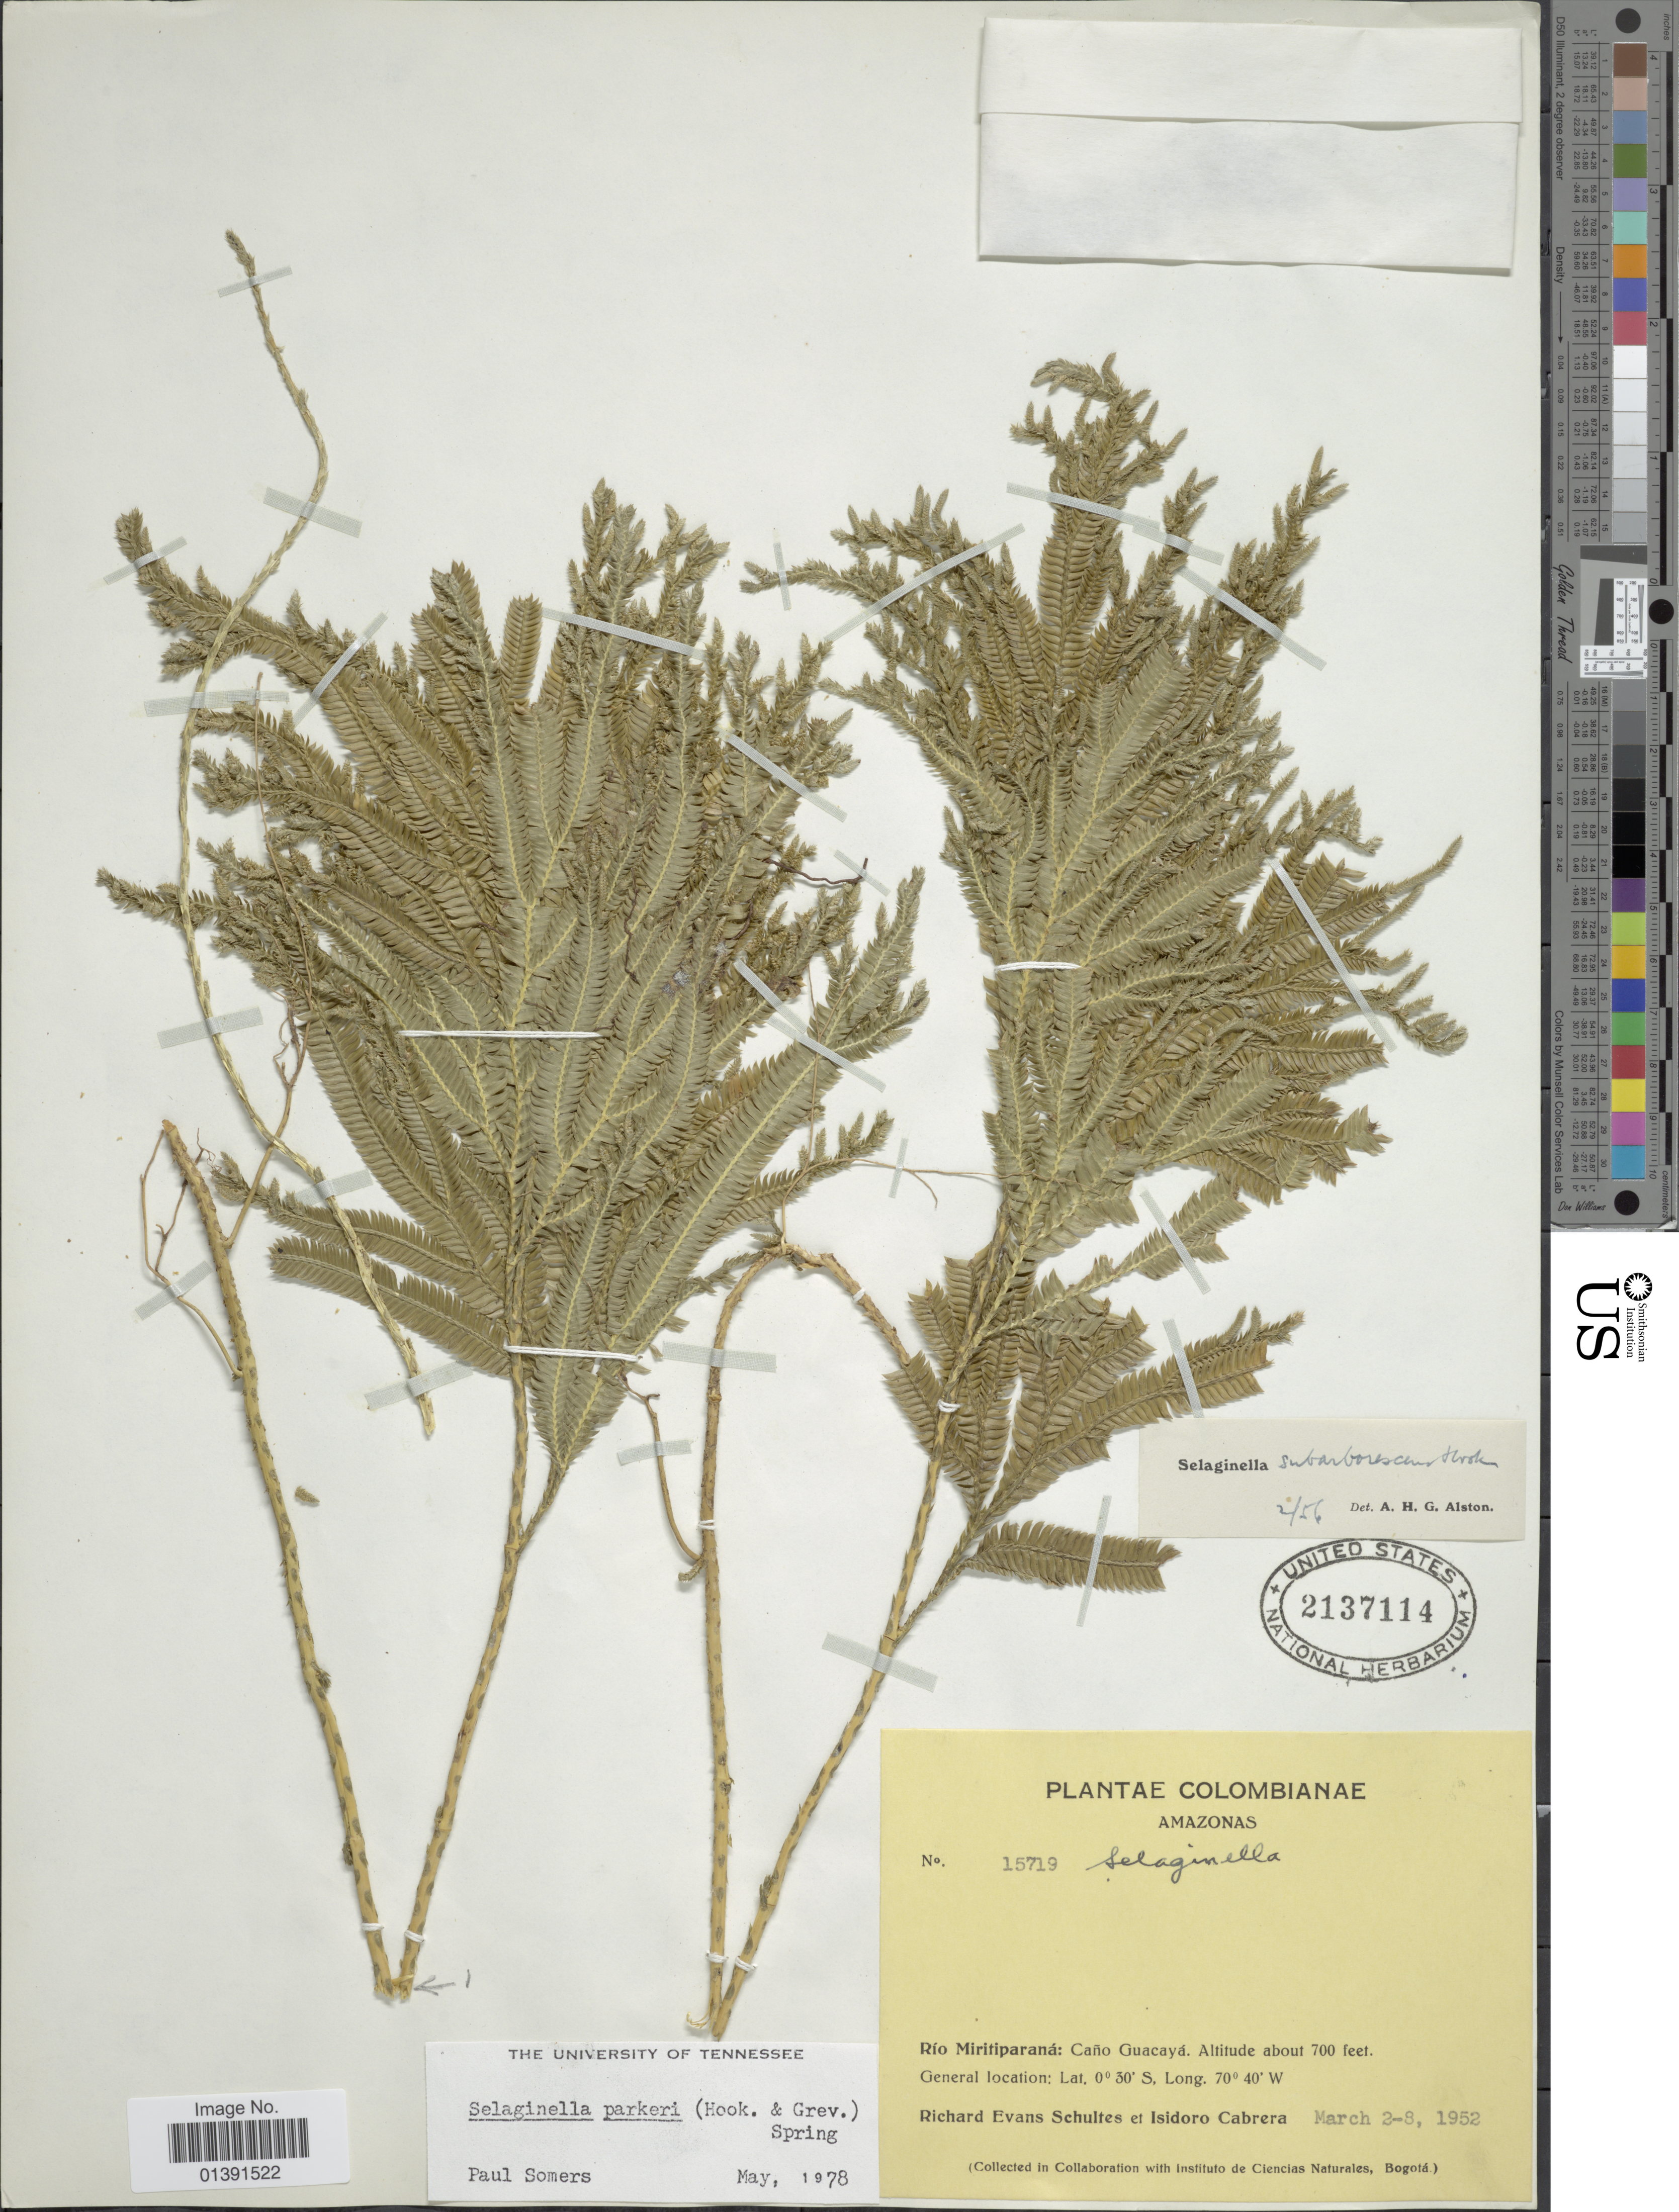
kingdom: Plantae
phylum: Tracheophyta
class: Lycopodiopsida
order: Selaginellales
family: Selaginellaceae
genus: Selaginella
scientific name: Selaginella parkeri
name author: (Hook. & Grev.) Spring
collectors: R. E. Schultes & I. Cabrera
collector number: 15719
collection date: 1952-03-02/1952-03-08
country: Colombia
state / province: Amazônas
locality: Rio Miritiparaná: Cano Guacayá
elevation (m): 213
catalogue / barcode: US 2137114